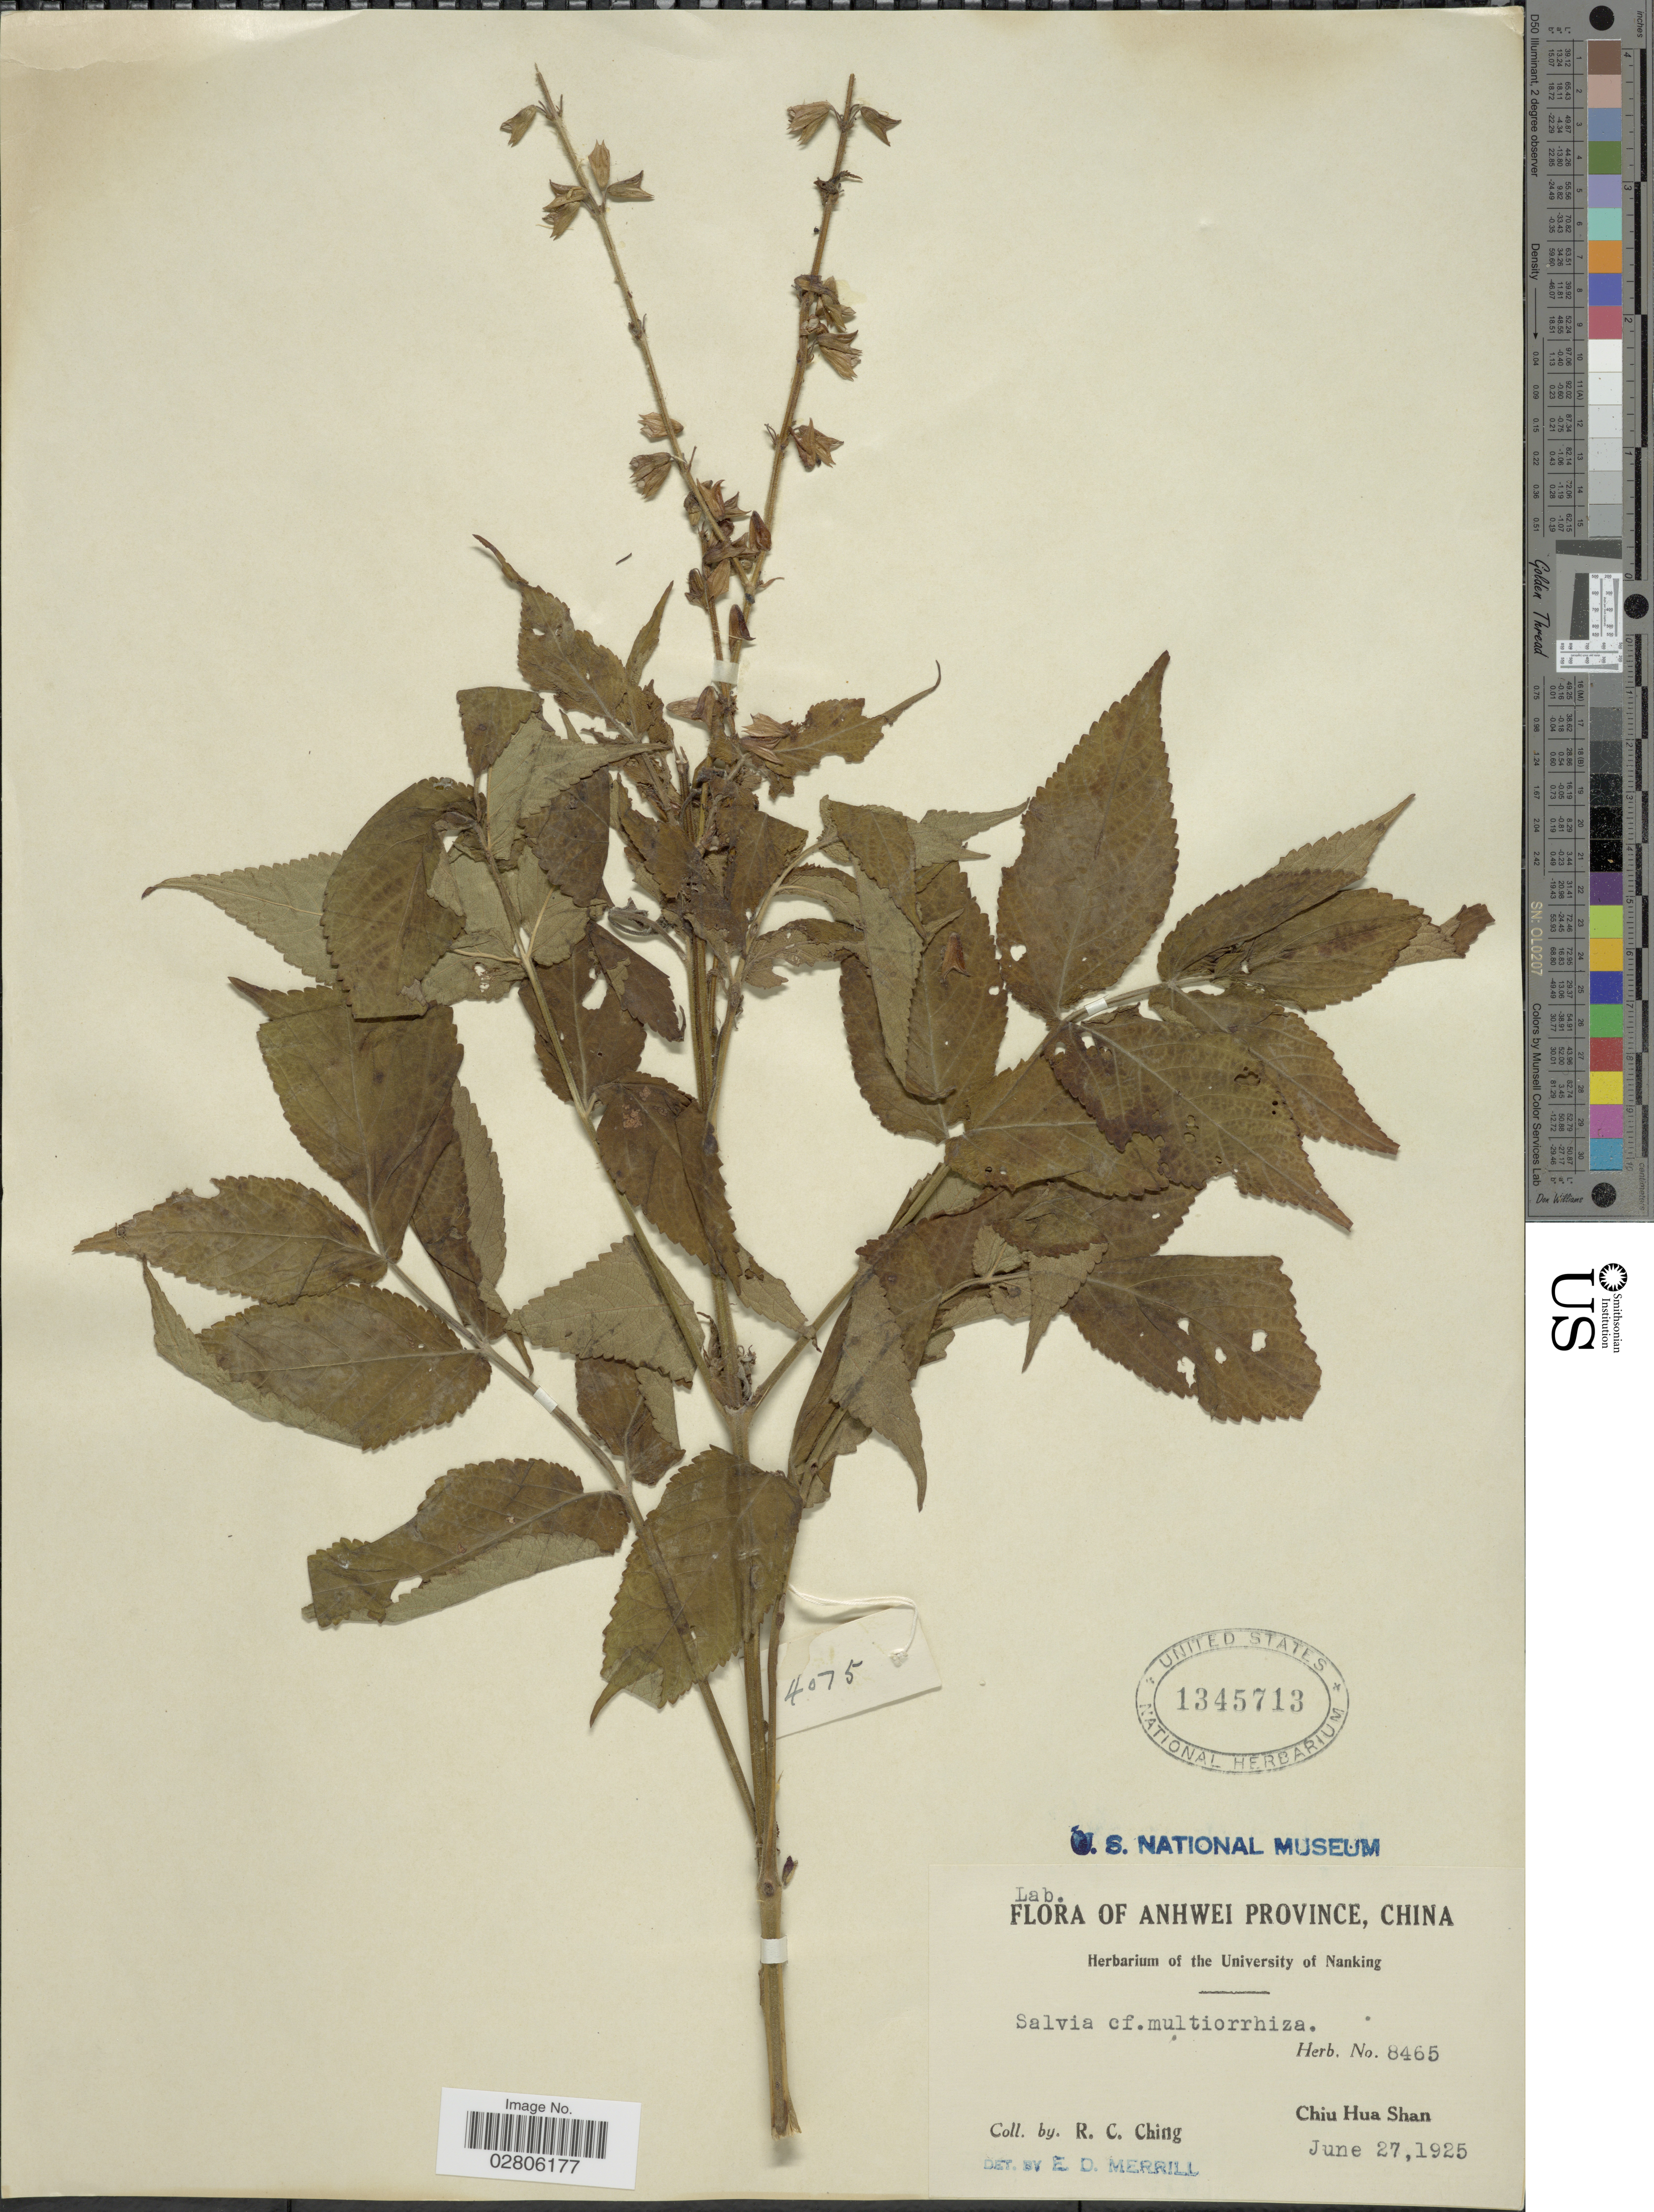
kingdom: Plantae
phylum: Tracheophyta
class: Magnoliopsida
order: Lamiales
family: Lamiaceae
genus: Salvia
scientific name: Salvia miltiorrhiza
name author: Bunge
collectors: R. C. Ching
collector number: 8465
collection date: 1925-06-27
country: China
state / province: Anhui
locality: Anhwei Province, Chiu Hua Shan.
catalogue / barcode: US 1345713